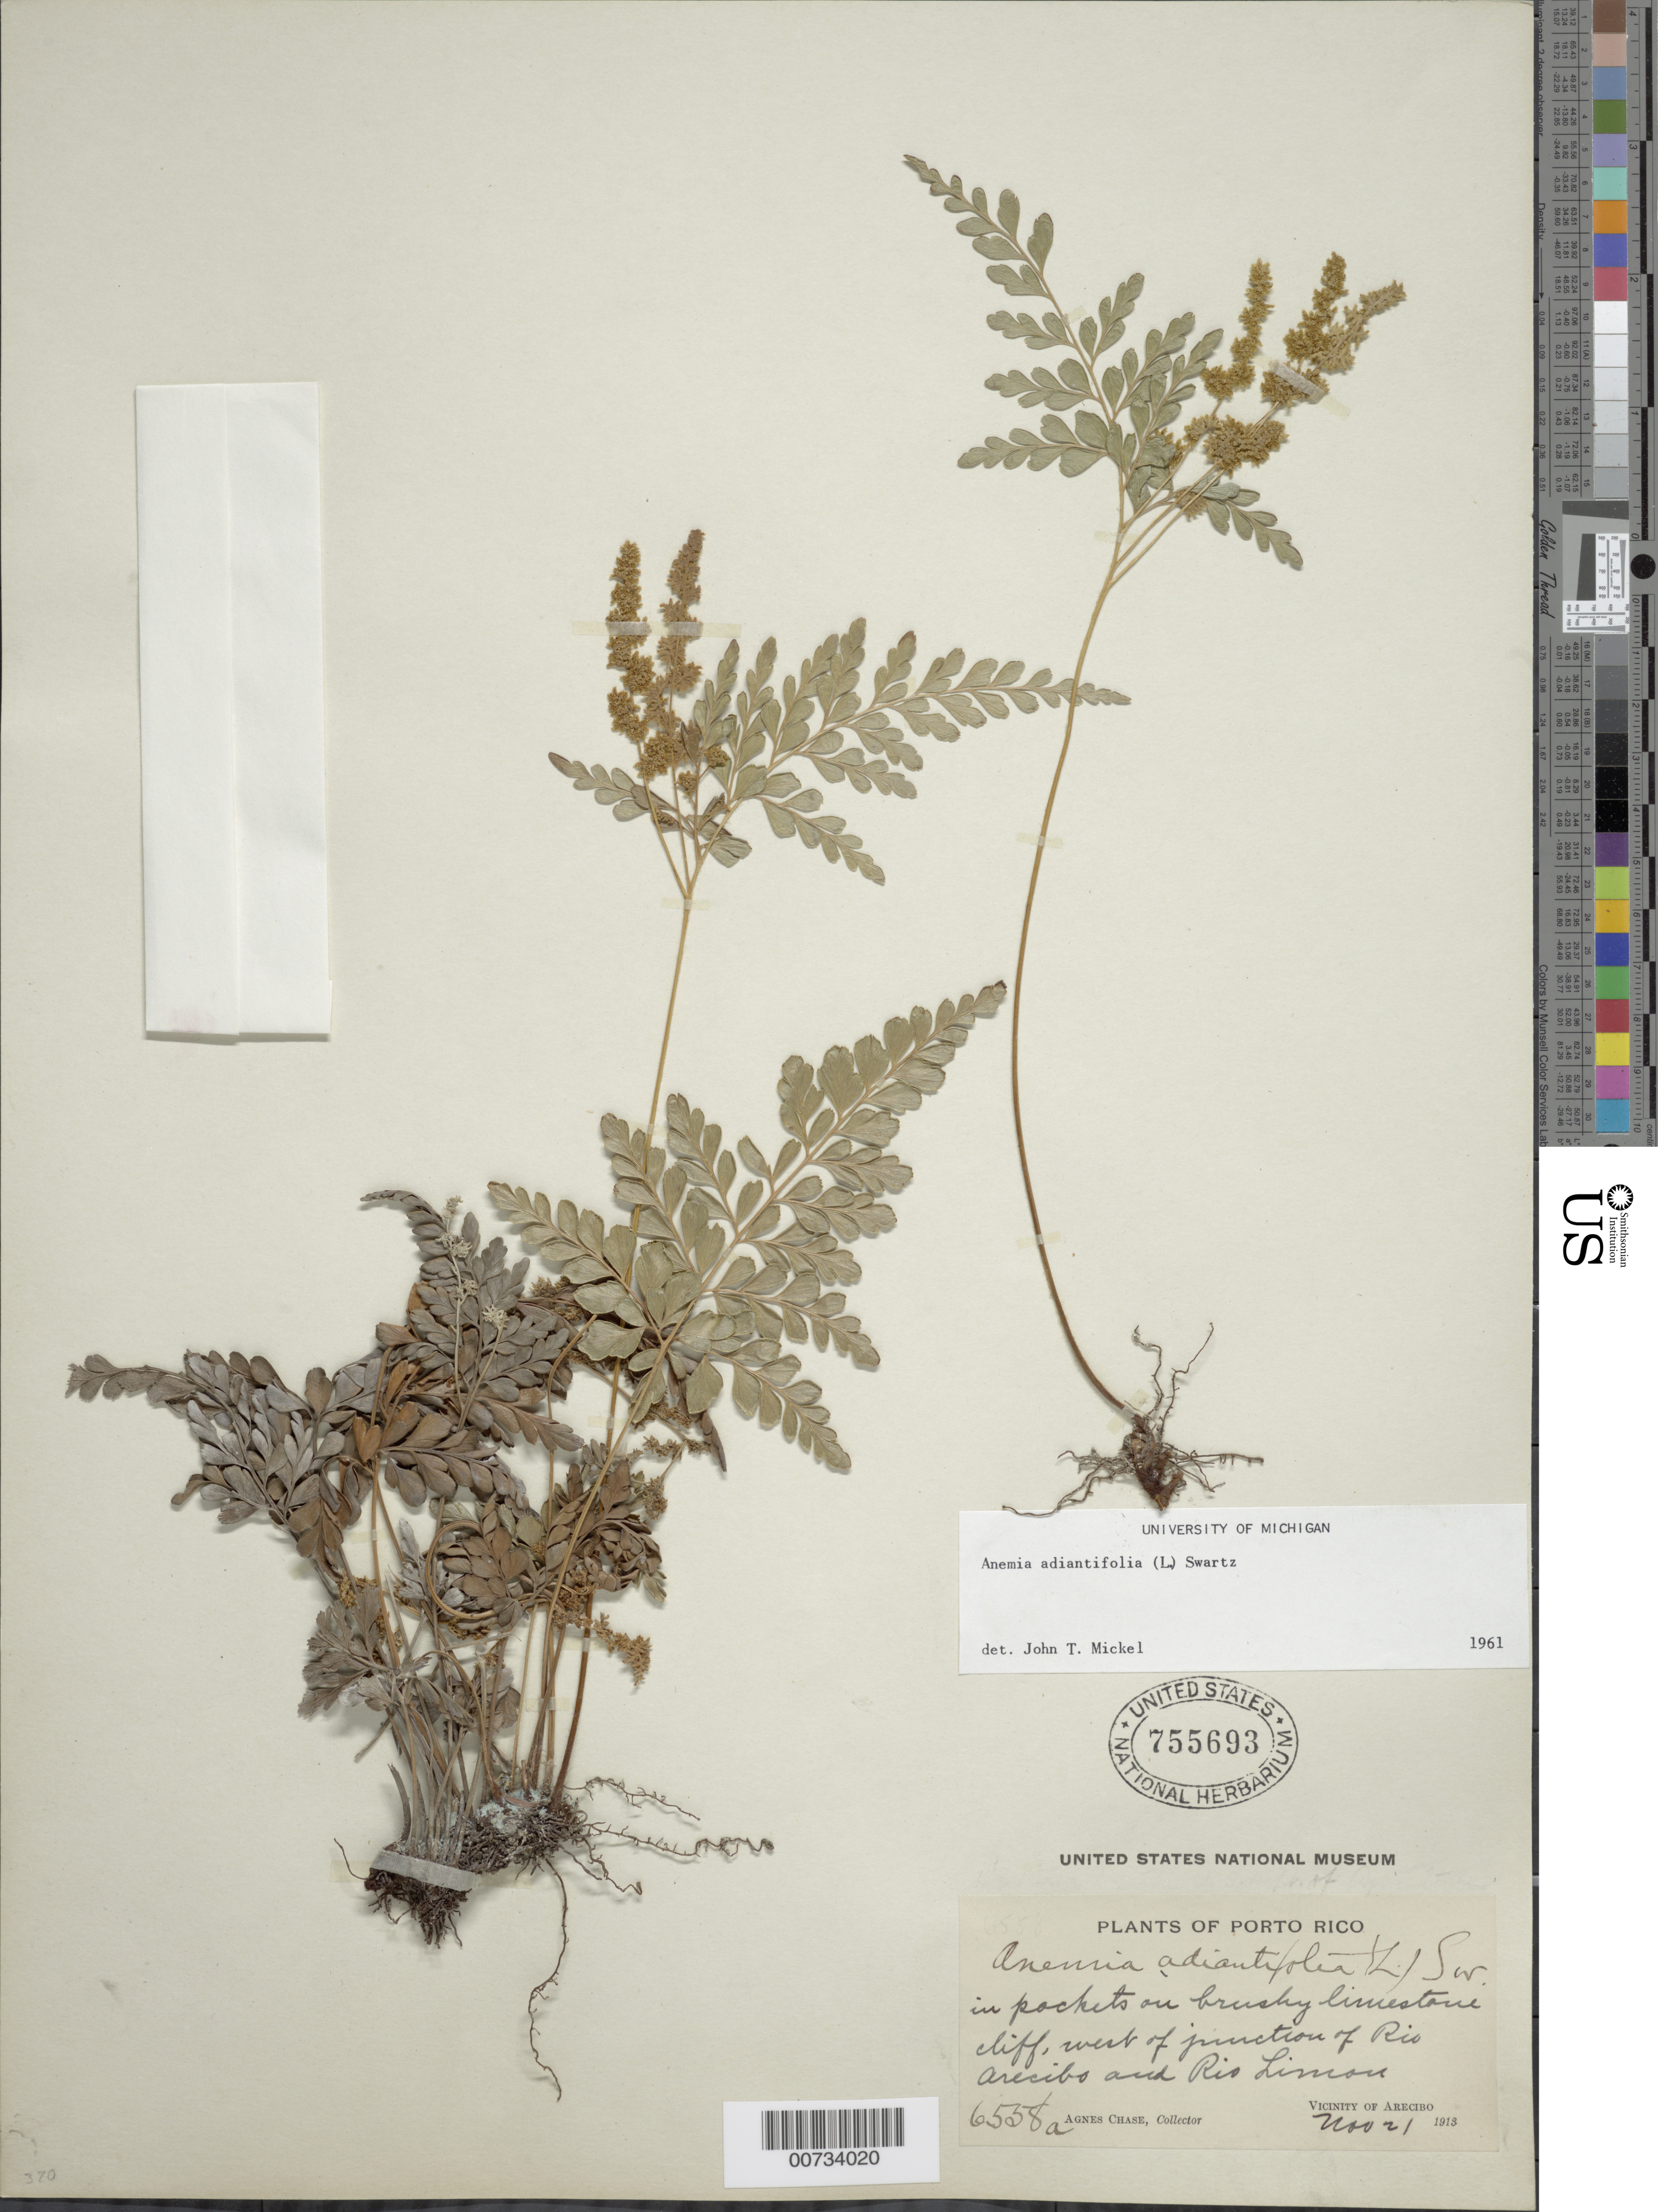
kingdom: Plantae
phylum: Tracheophyta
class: Polypodiopsida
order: Schizaeales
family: Anemiaceae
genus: Anemia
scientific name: Anemia adiantifolia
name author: (L.) Sw.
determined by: Mickel, J. T., (NY), New York Botanical Garden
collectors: A. Chase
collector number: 6558a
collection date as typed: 21 Nov 1913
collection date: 1913-11-21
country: Puerto Rico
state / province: Arecibo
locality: Rio Arecibo and Rio Limones, W of Jct. Btw rivers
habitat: In pockets on brushy limestone cliff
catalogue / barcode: US 755693